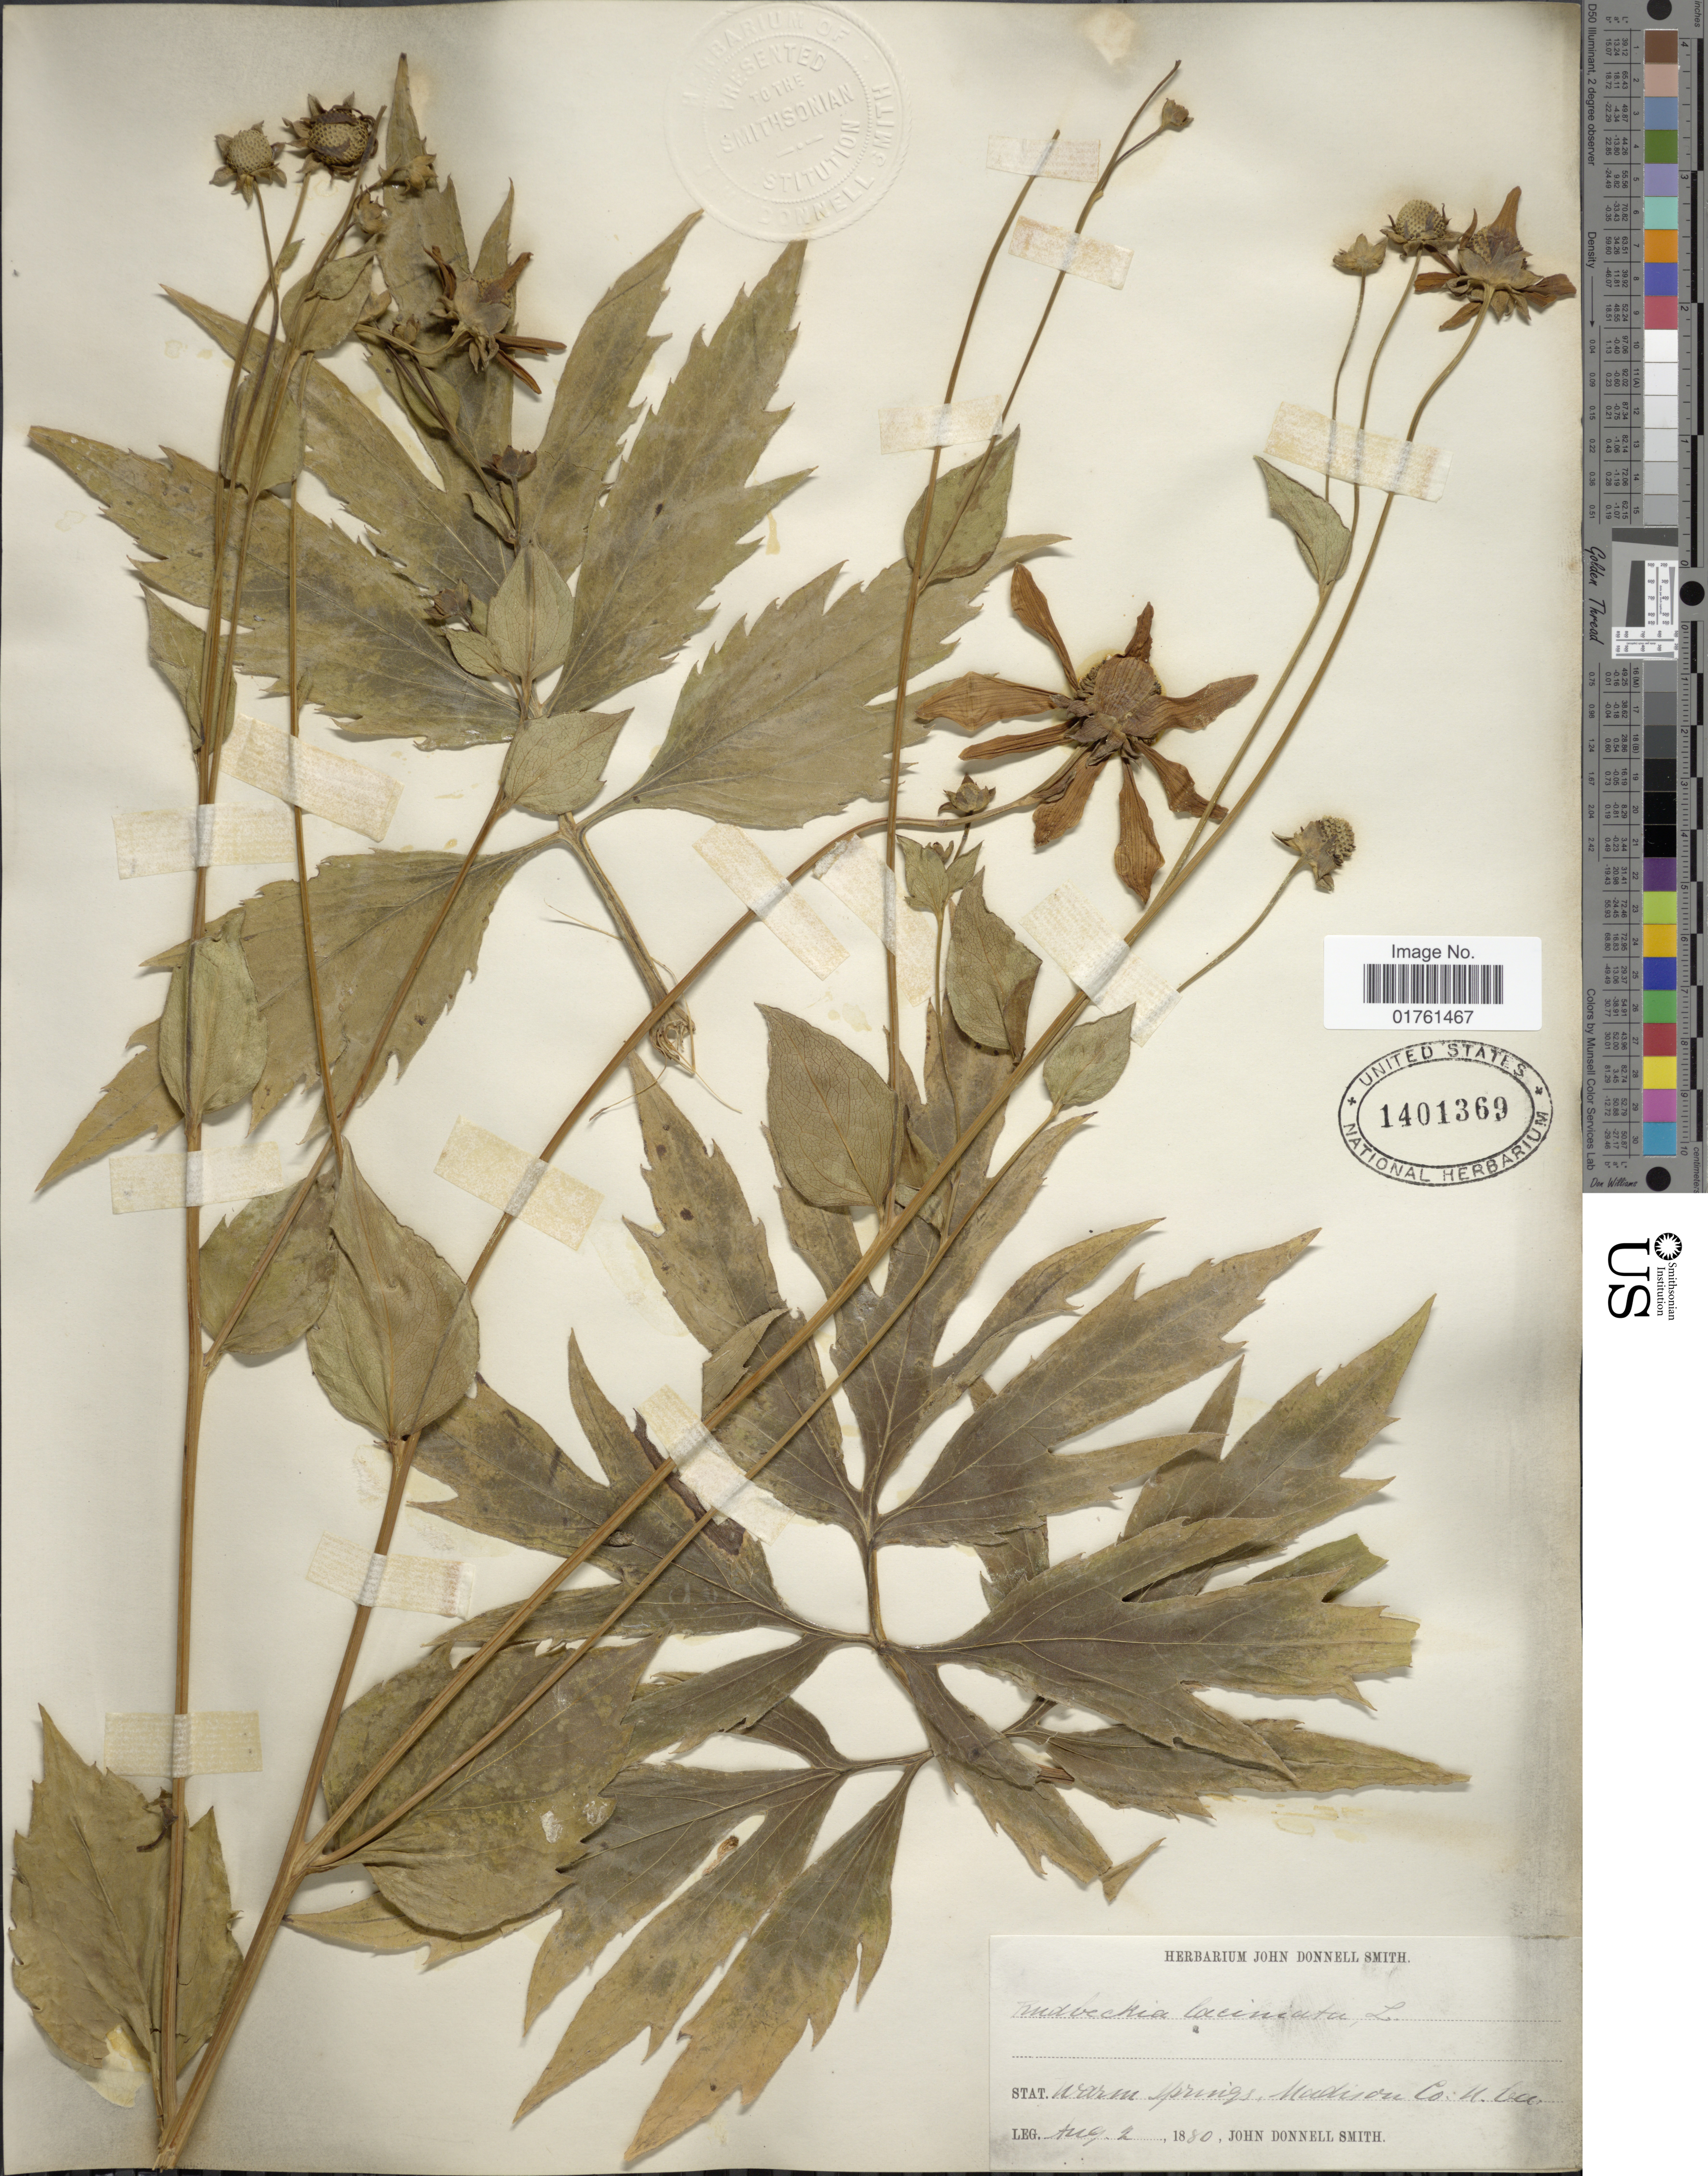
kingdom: Plantae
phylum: Tracheophyta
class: Magnoliopsida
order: Asterales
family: Asteraceae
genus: Rudbeckia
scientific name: Rudbeckia laciniata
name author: L.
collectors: J. Donnell Smith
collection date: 1880-08-02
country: United States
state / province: North Carolina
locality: Warm sprigs, Madison Co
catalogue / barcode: US 140369